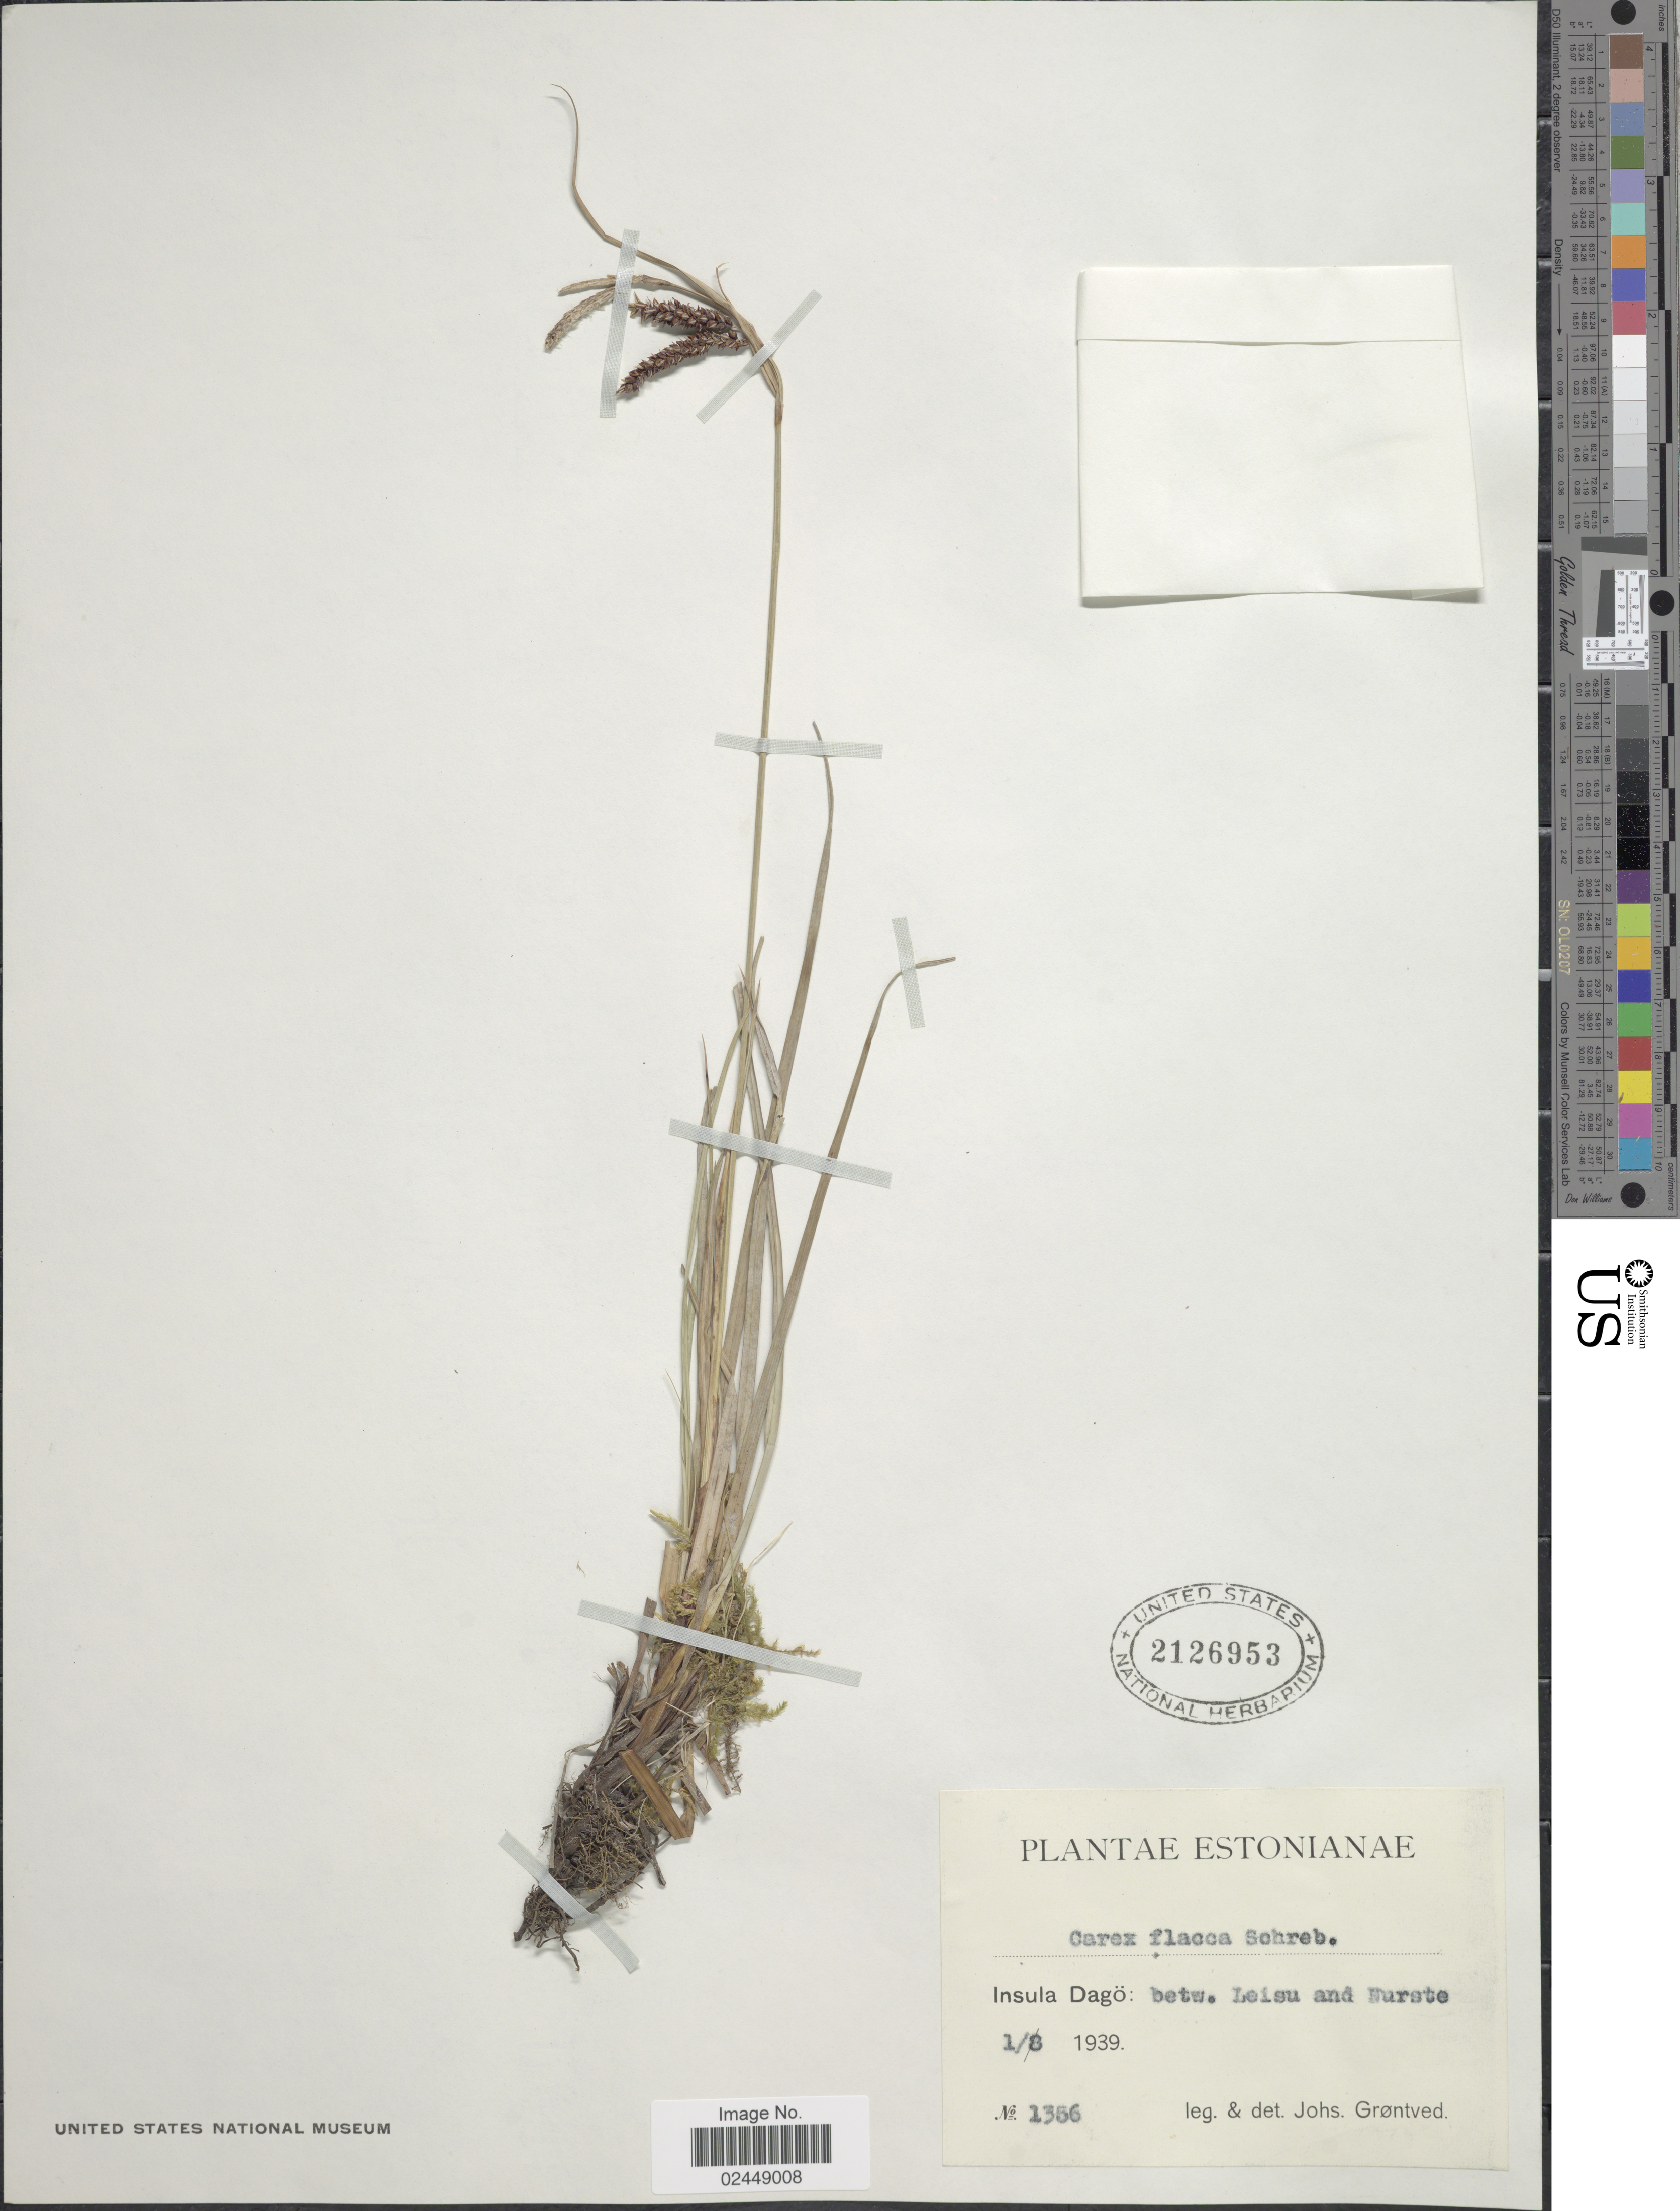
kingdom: Plantae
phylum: Tracheophyta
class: Liliopsida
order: Poales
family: Cyperaceae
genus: Carex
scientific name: Carex flacca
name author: Schreb.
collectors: J. Grøntved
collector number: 1356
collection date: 1939-08-01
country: Estonia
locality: Estonianae, Insula Dago: betw. Leisu nad Nurste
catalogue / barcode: US 2126953